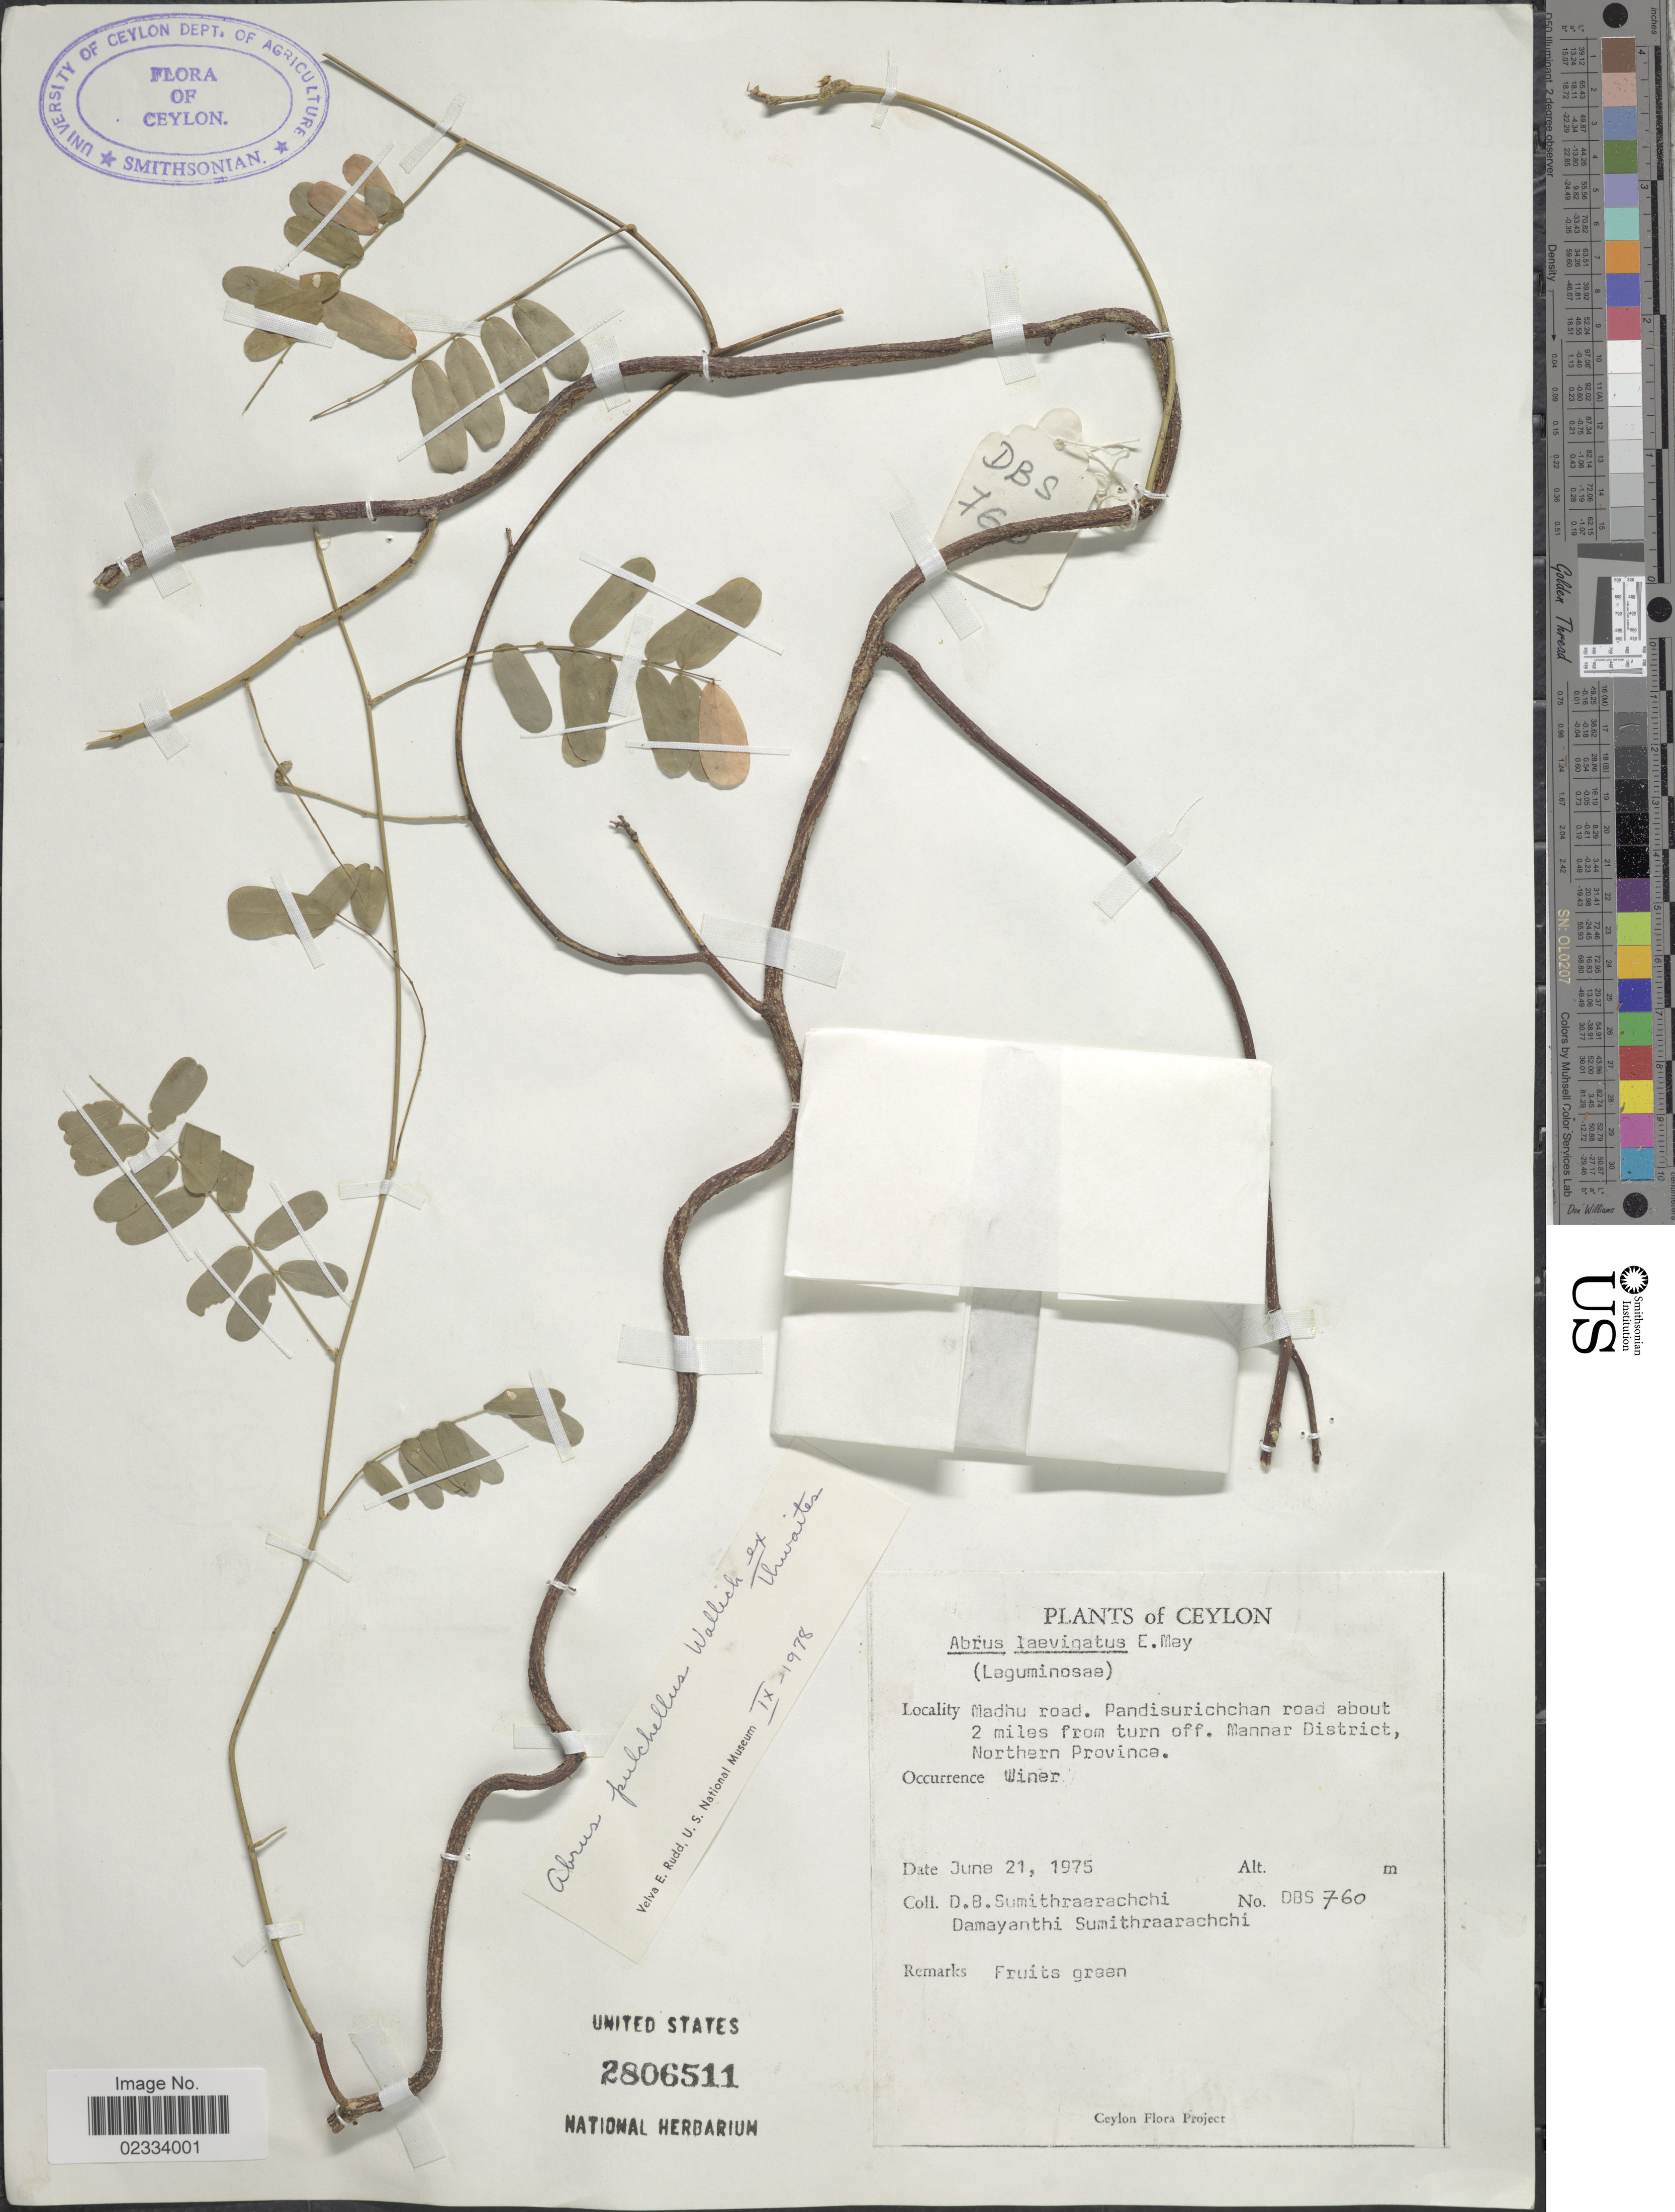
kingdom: Plantae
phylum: Tracheophyta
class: Magnoliopsida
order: Fabales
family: Fabaceae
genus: Abrus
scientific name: Abrus pulchellus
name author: Wall.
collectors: D. B. Sumithraarachchi & D. Sumithraarachchi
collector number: DBS760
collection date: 1975-06-21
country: Sri Lanka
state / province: Northern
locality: Ceylon, Madhu road, Pandisurichchan road about 2 miles from turn off, Manar District, Northern Province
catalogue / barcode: US 2806511